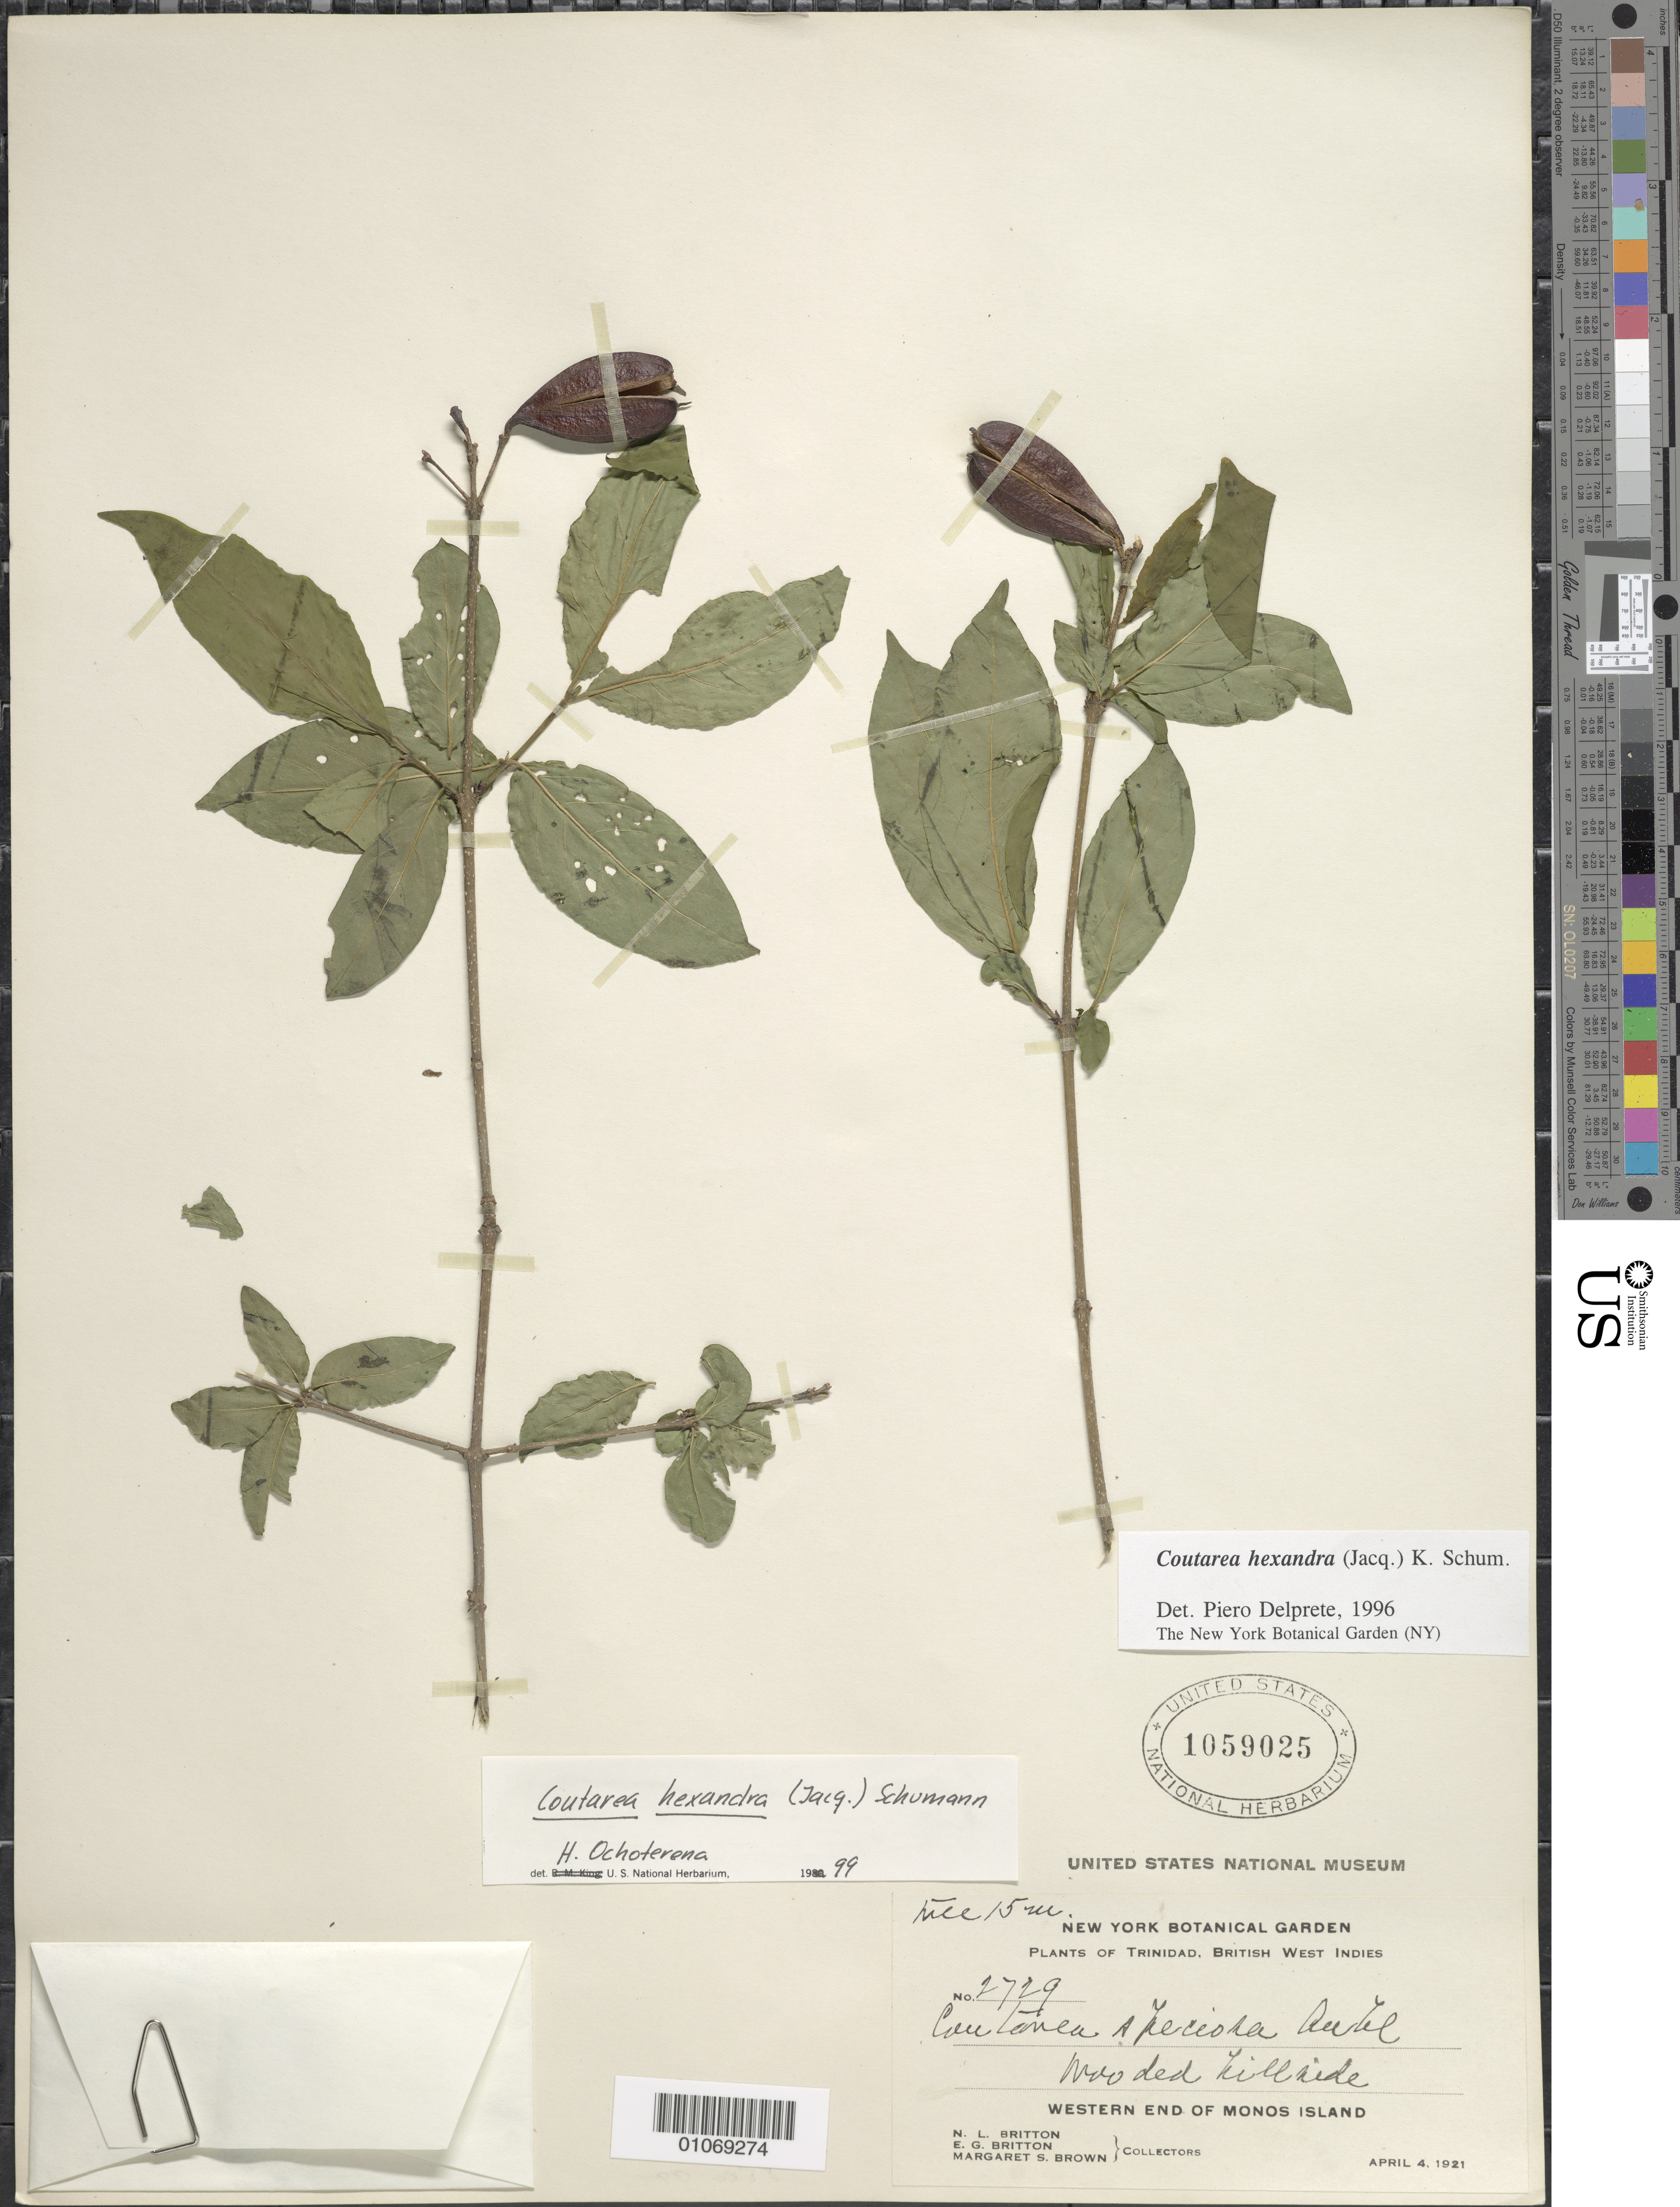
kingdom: Plantae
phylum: Tracheophyta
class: Magnoliopsida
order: Gentianales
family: Rubiaceae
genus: Coutarea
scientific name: Coutarea hexandra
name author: (Jacq.) K. Schum.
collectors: N. Britton, E. G. Britton & M. S. Brown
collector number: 2729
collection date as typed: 04 Apr 1921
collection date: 1921-04-04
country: Trinidad and Tobago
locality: Western end of Monos Island, wooded hillside.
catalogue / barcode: US 1059025